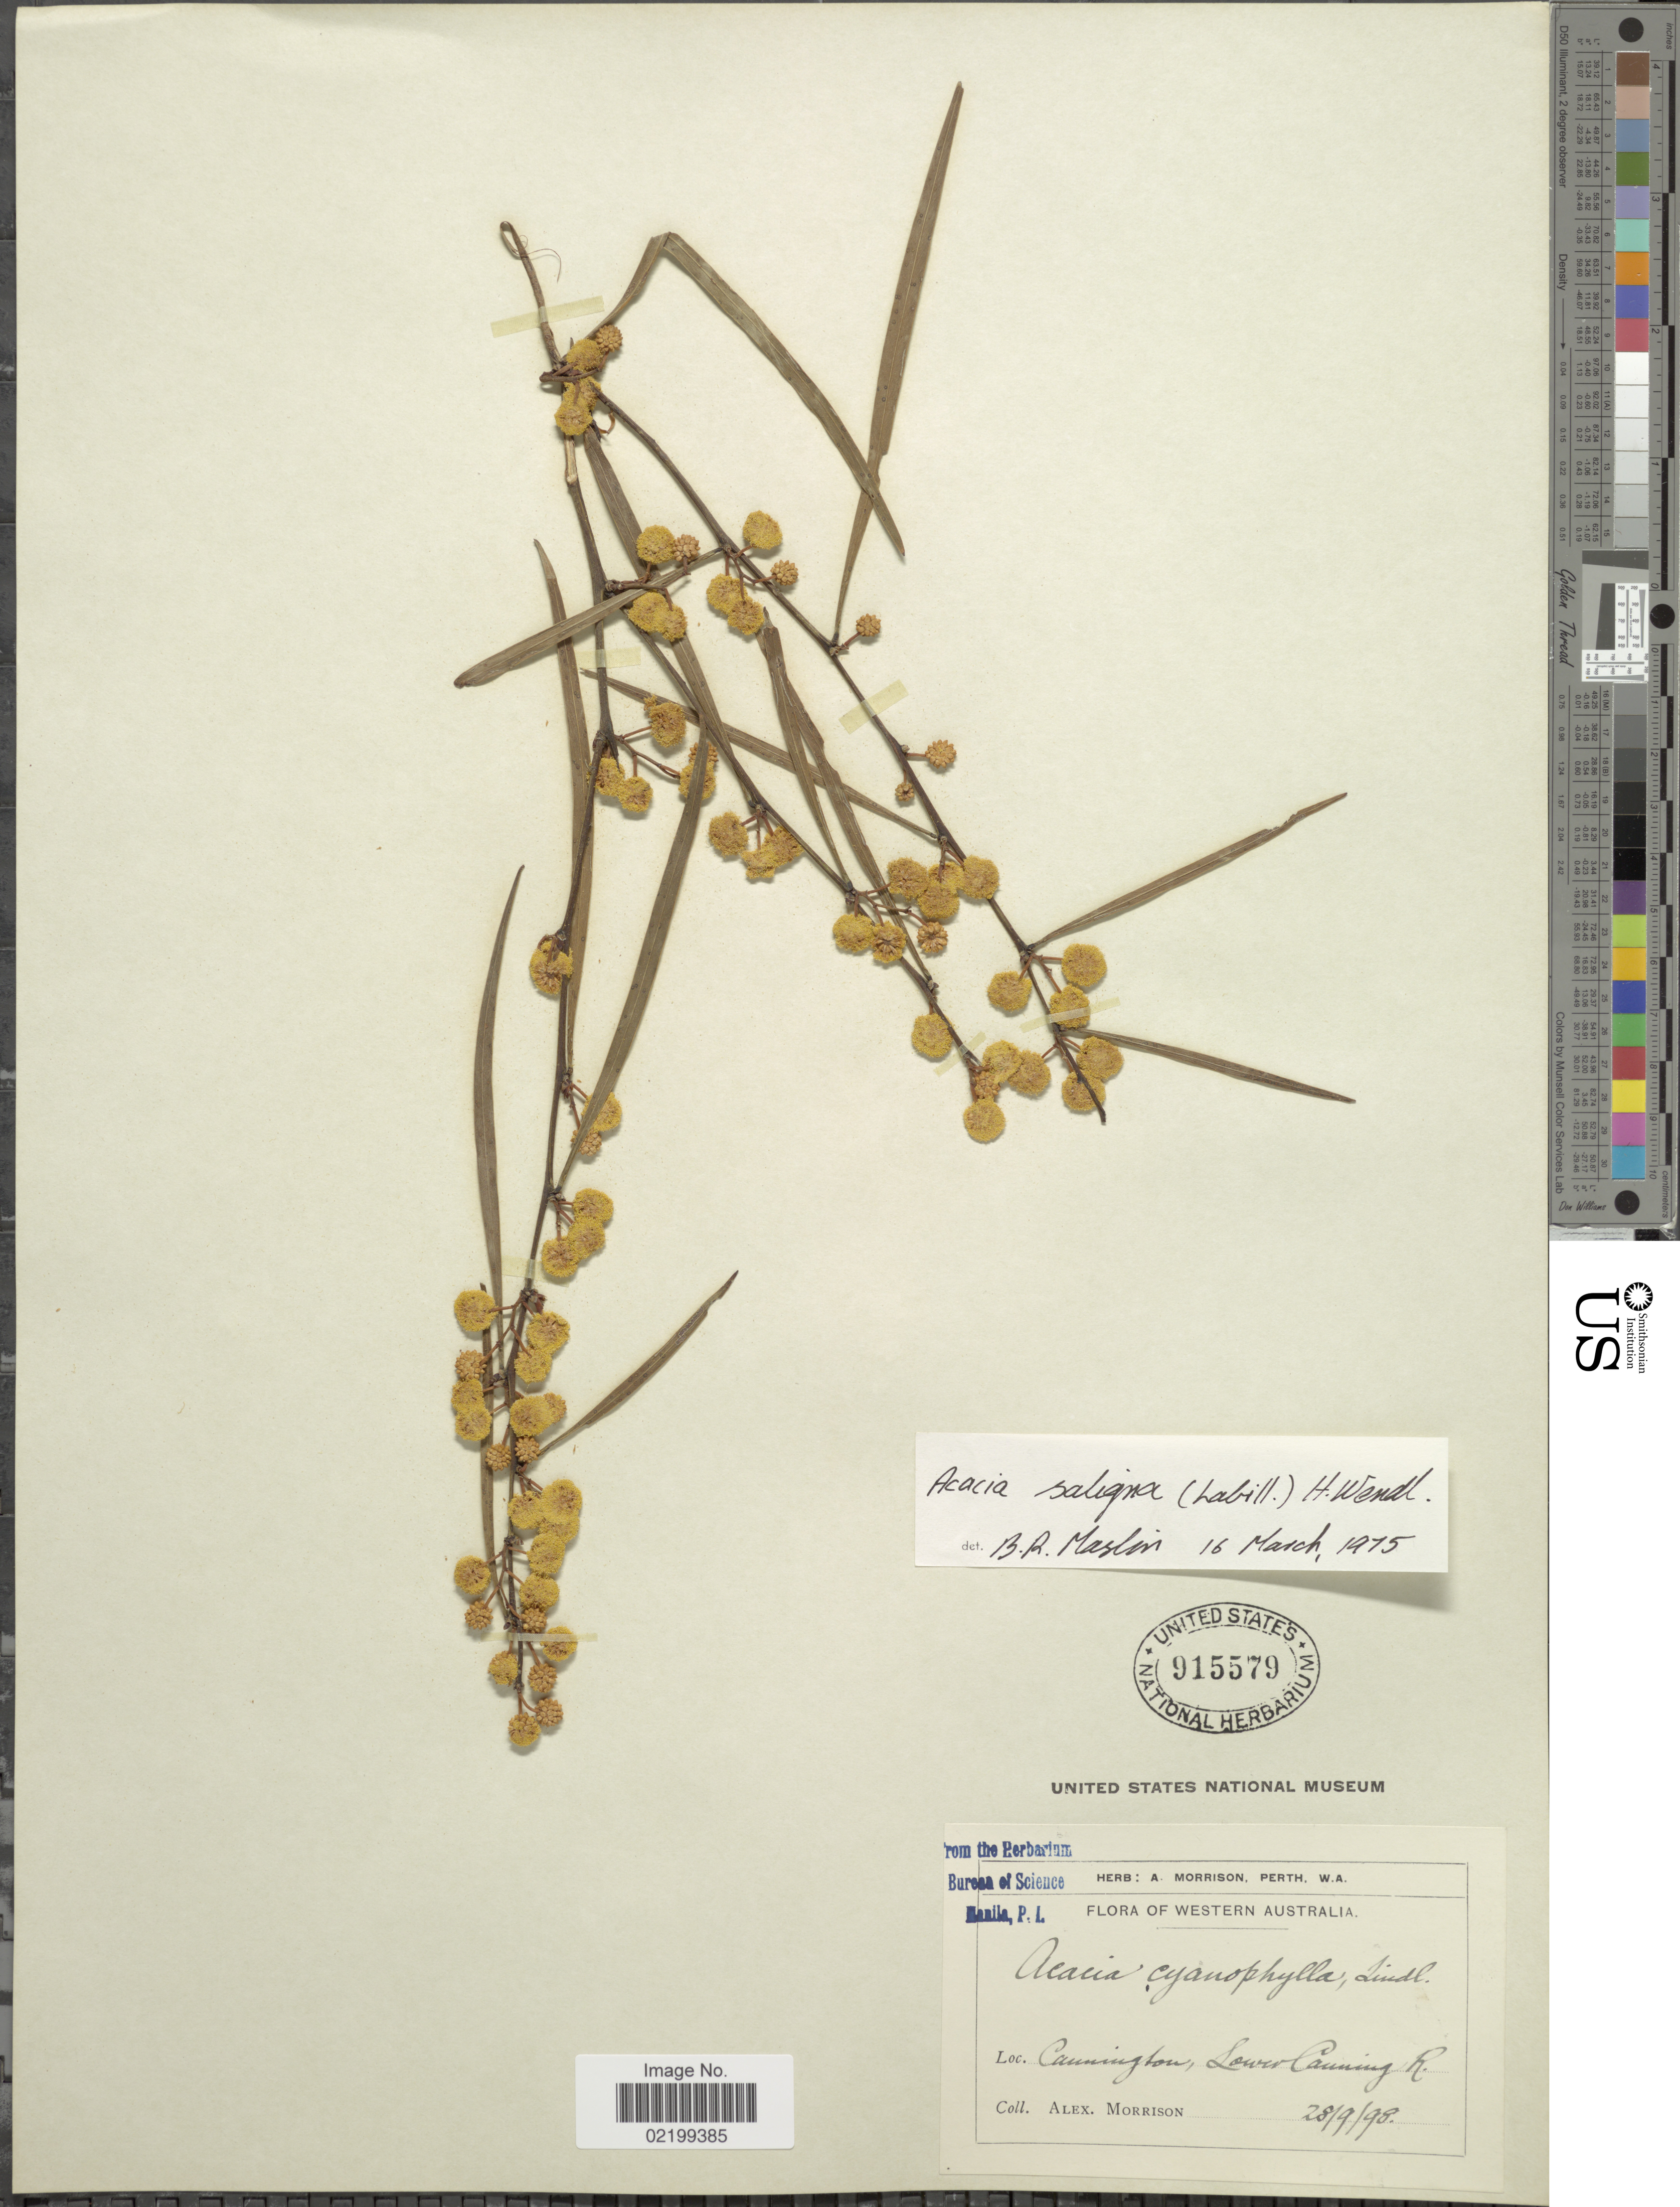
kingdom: Plantae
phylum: Tracheophyta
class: Magnoliopsida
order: Fabales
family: Fabaceae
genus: Acacia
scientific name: Acacia saligna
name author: (Labill.) H.L. Wendl.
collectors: A. Morrison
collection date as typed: Transcribed d/m/y: 28/9/98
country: Australia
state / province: Western Australia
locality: Cummington, Lower Cauning R.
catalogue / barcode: US 915579